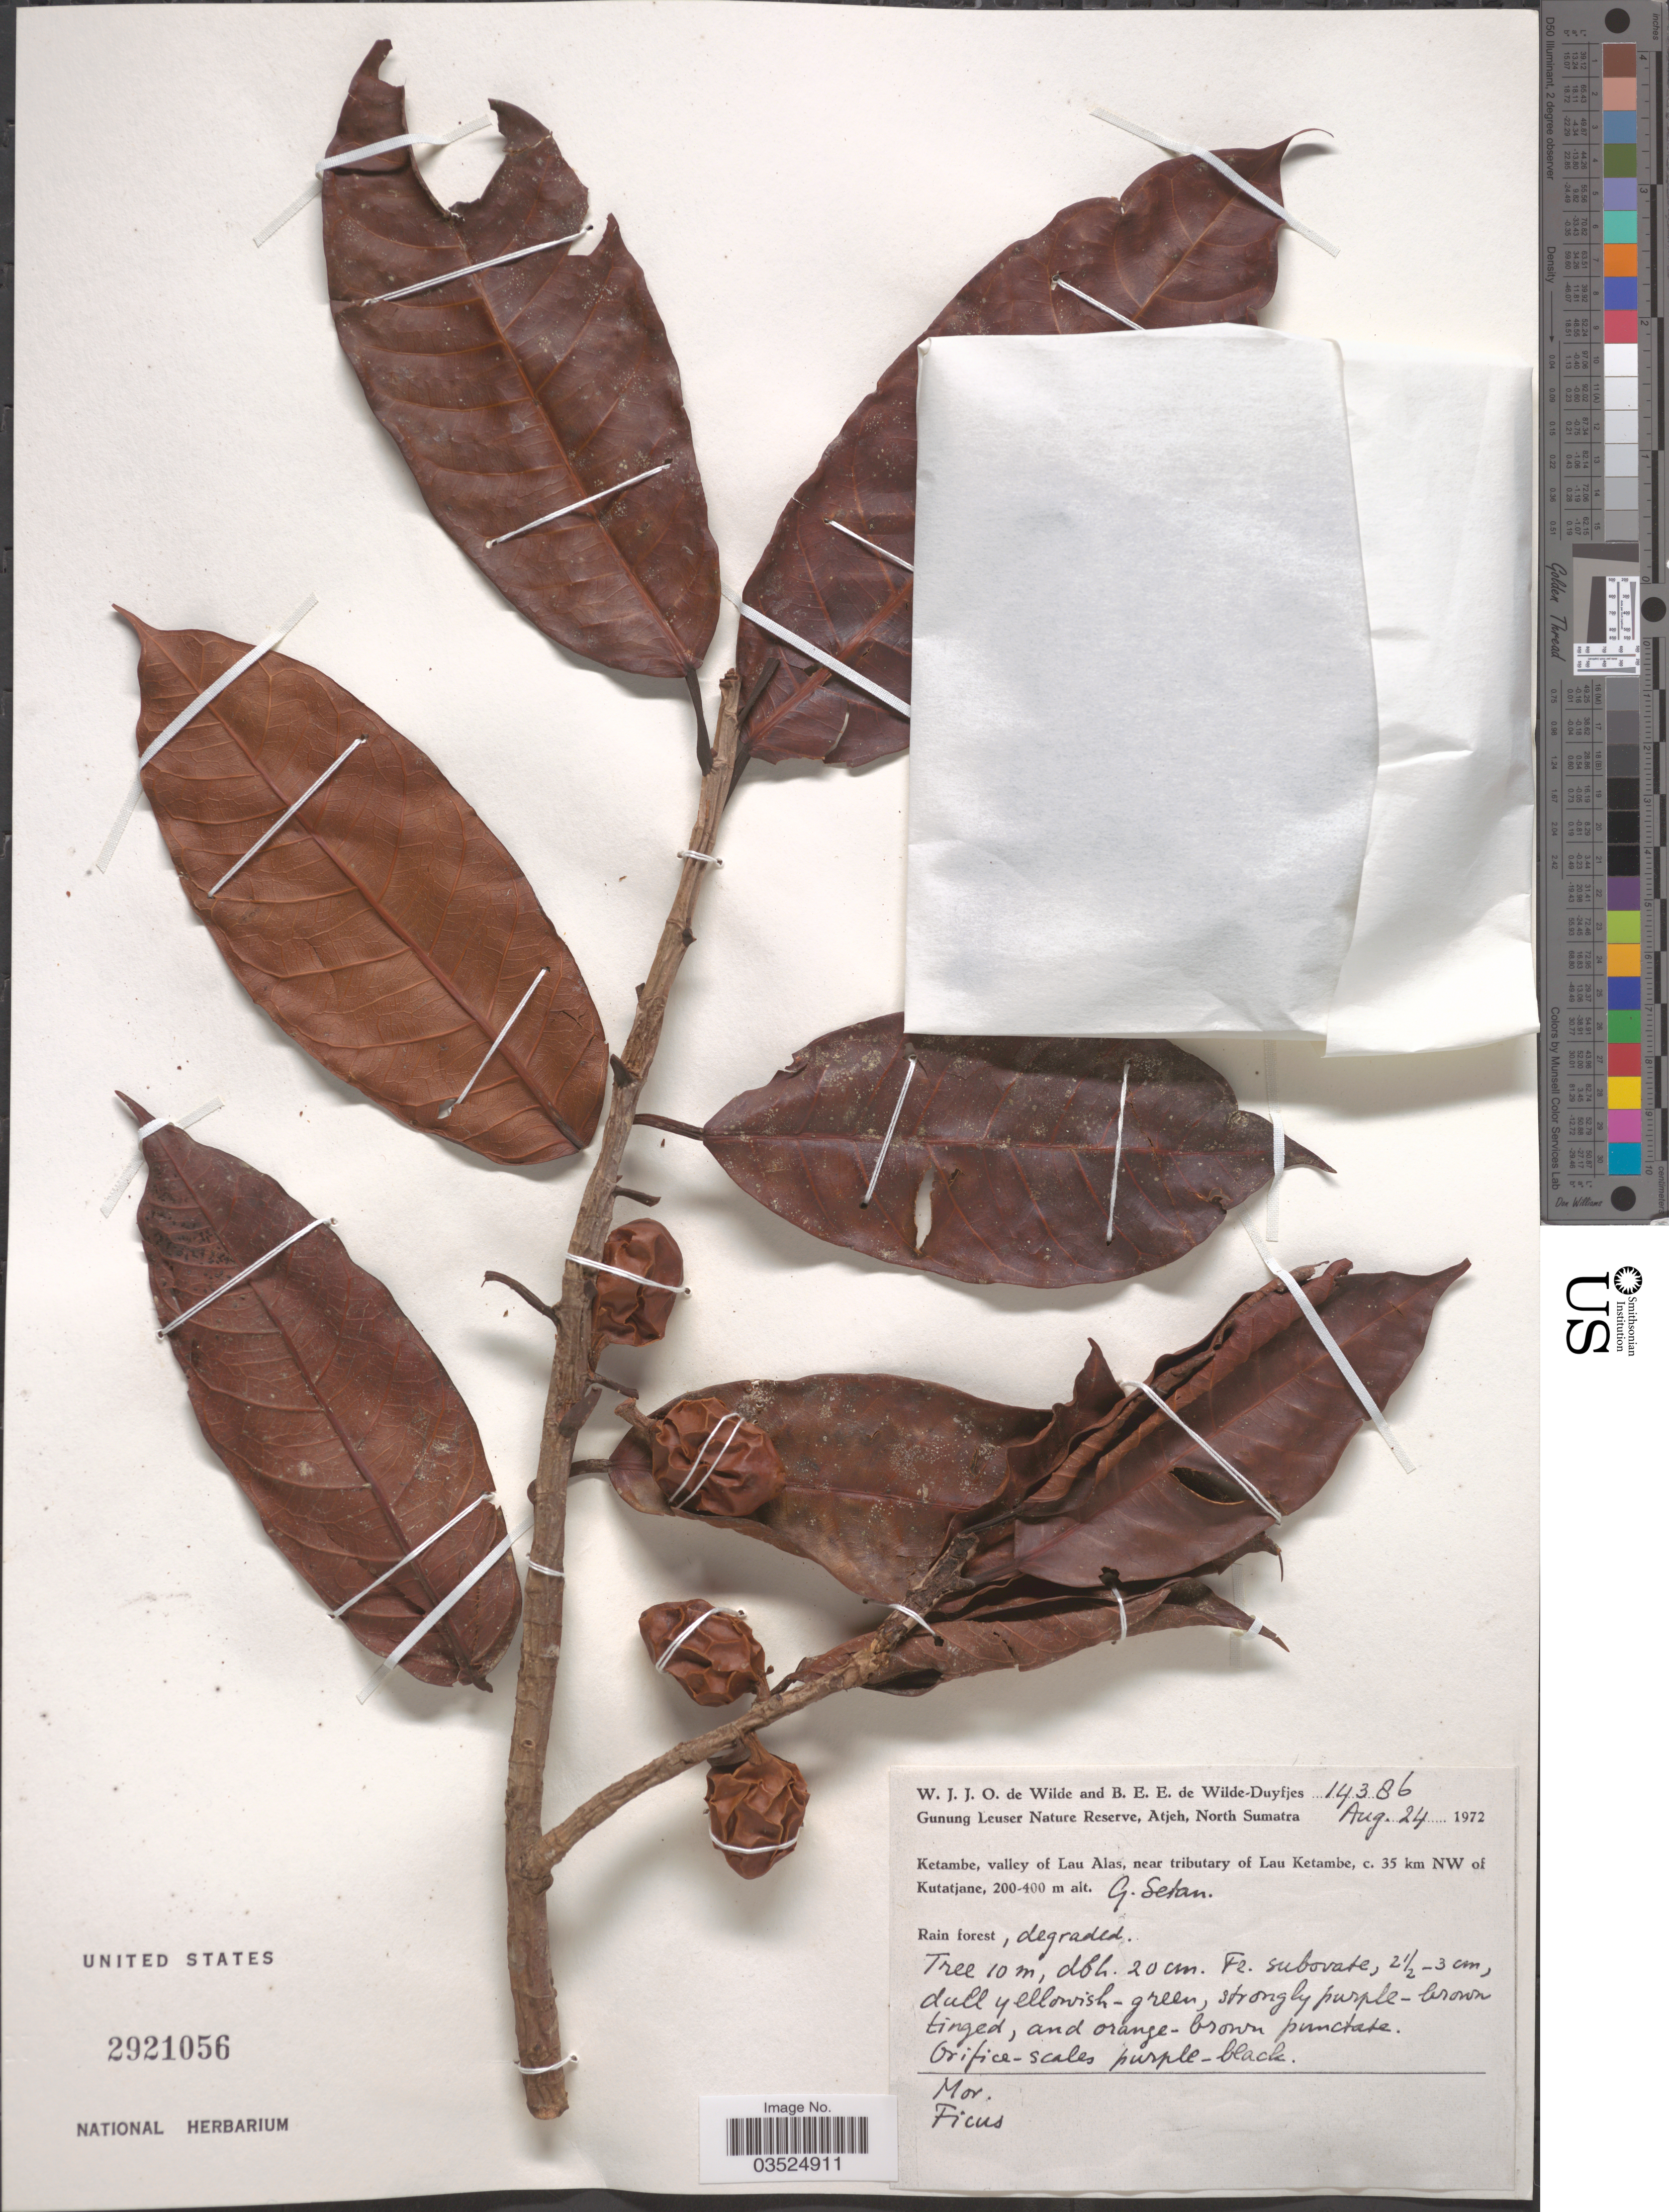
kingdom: Plantae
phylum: Tracheophyta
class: Magnoliopsida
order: Rosales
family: Moraceae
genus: Ficus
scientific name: Ficus sp.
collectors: W. J. de Wilde & B. E. de Wilde-Duyfjes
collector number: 14386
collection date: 1972-08-24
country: Indonesia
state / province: Sumatra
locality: Gunung Leuser Nature Reserve, Atjeh, North Sumatra. Ketambe, valley of Lau Alas, near tributary of Lau Ketambe, c. 35 km NW of Kutatjane. G. Setan.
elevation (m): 200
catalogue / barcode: US 2921056